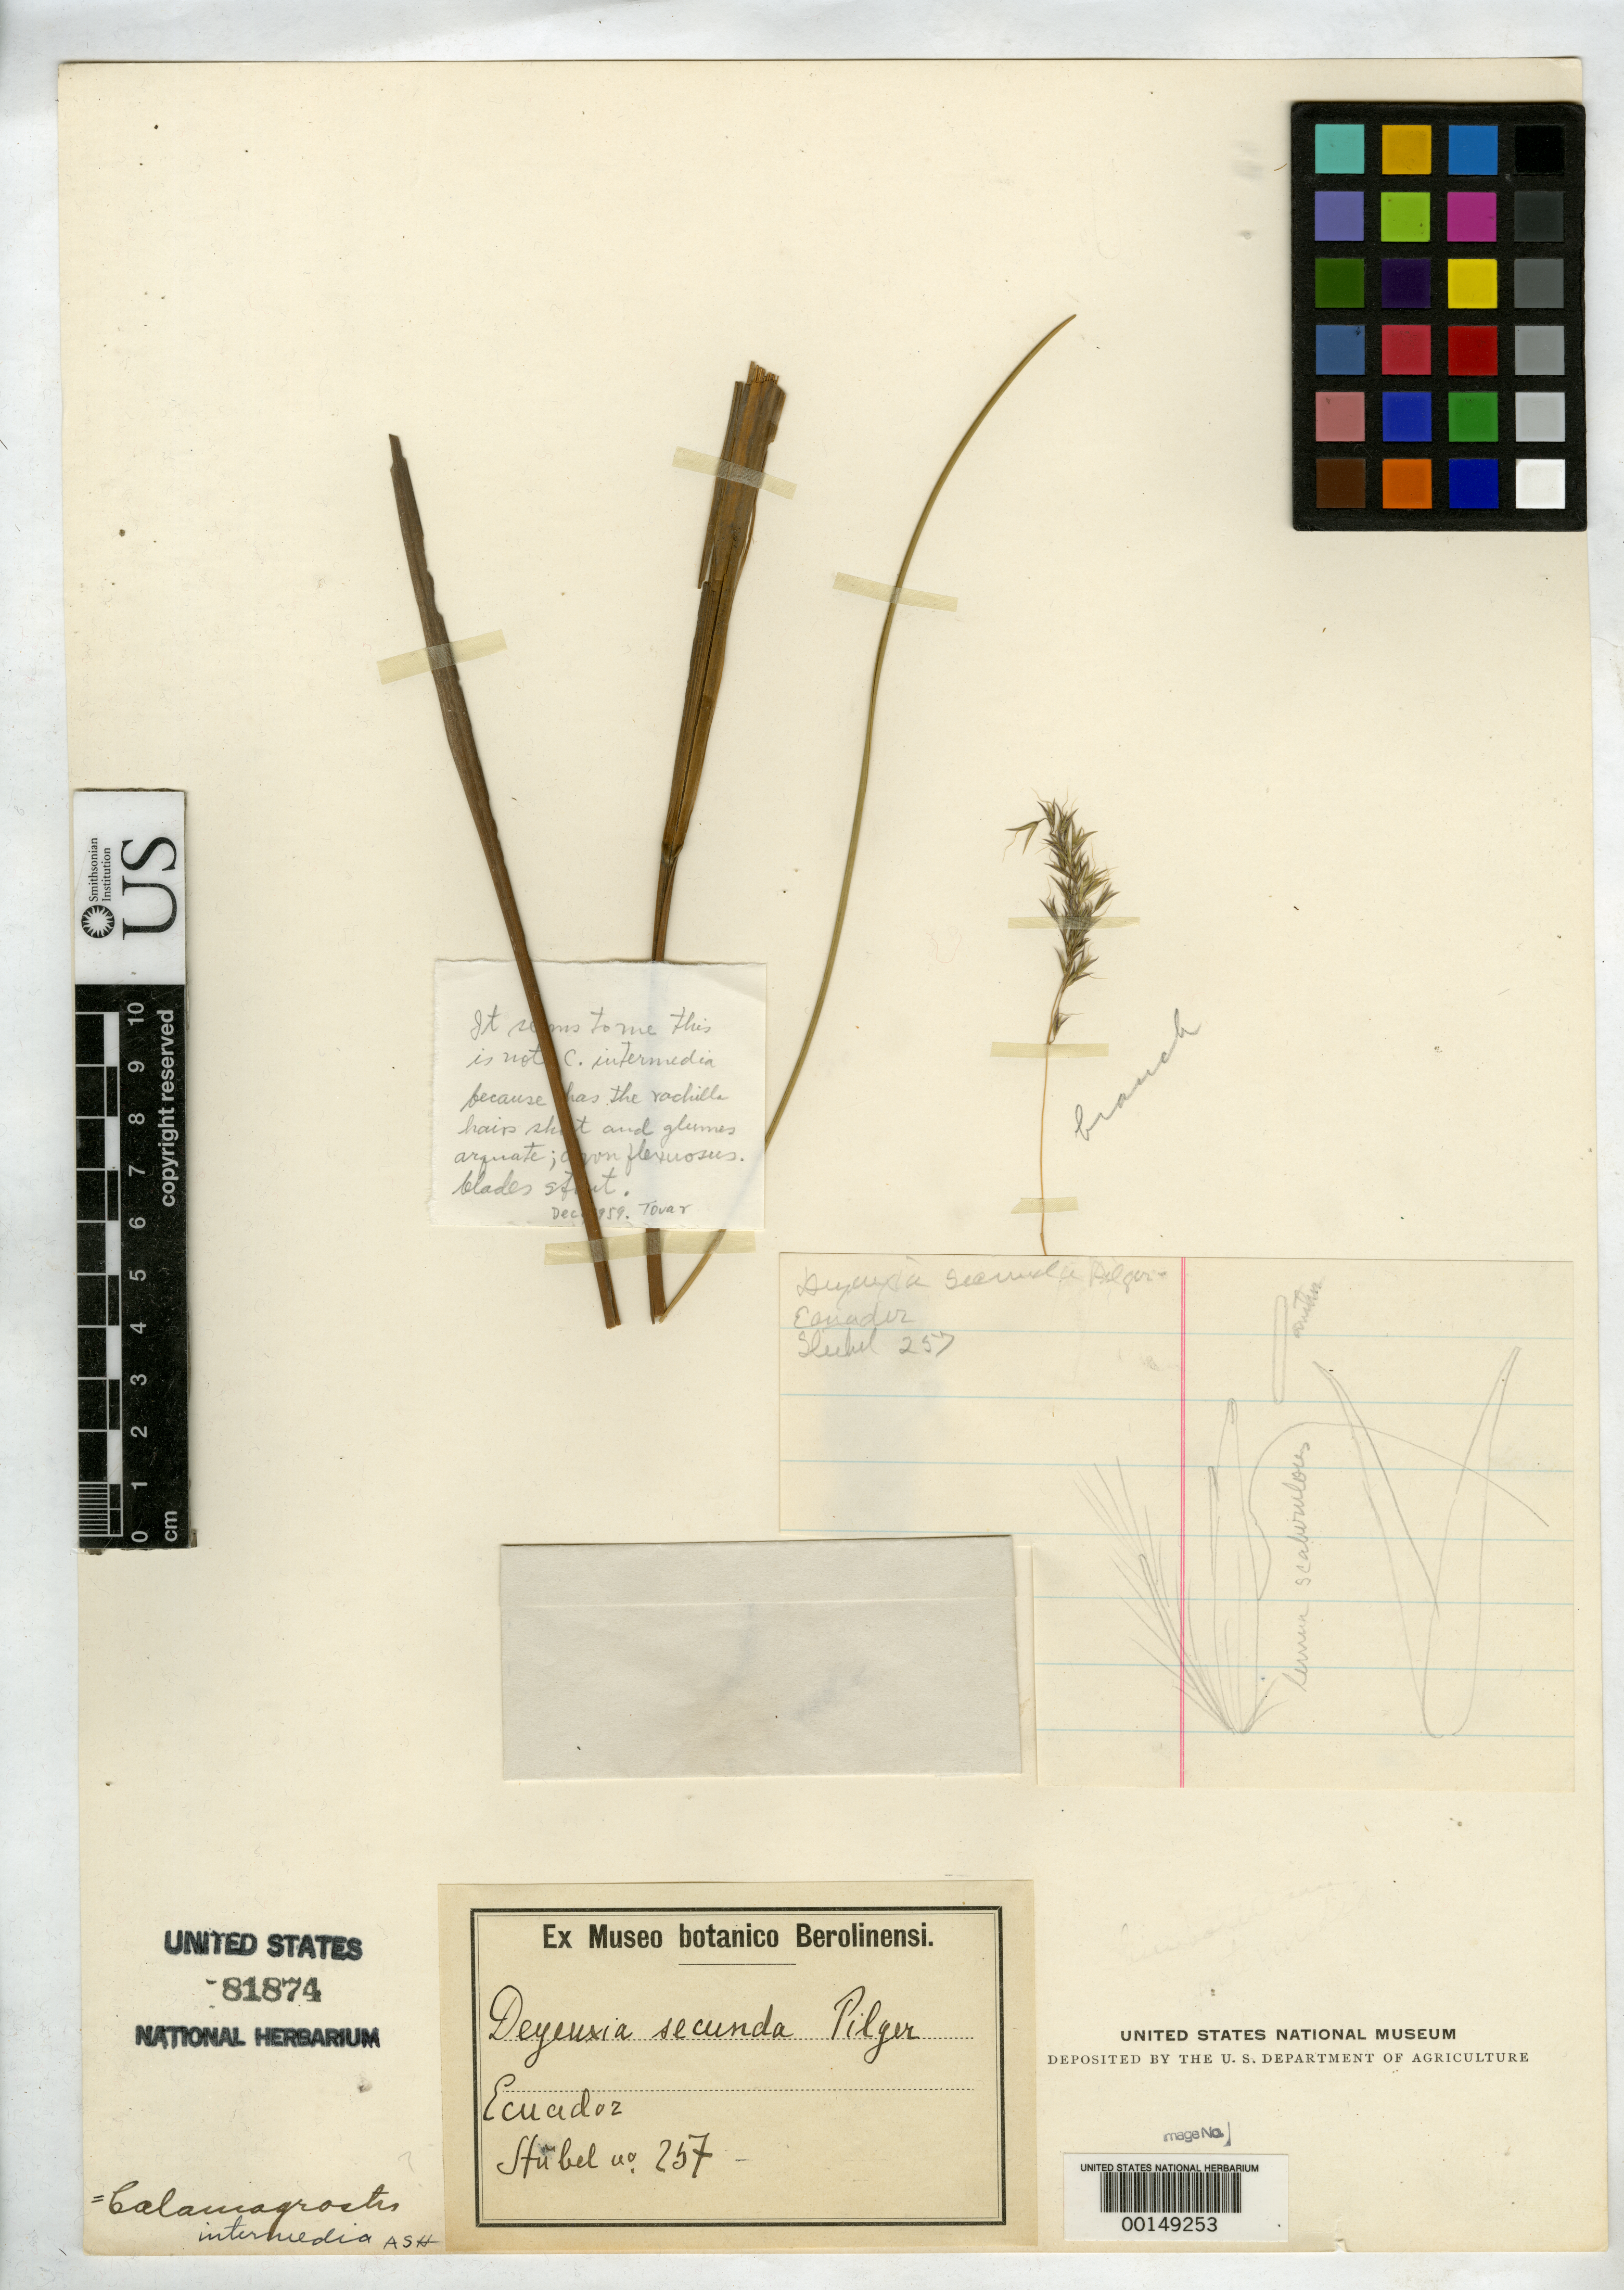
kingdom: Plantae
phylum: Tracheophyta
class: Liliopsida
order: Poales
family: Poaceae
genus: Deyeuxia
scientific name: Deyeuxia secunda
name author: Pilg.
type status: Isotype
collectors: A. Stübel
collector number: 257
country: Ecuador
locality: Crescit in Monte Sangay in Cineris regiOne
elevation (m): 4000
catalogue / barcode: US 81874